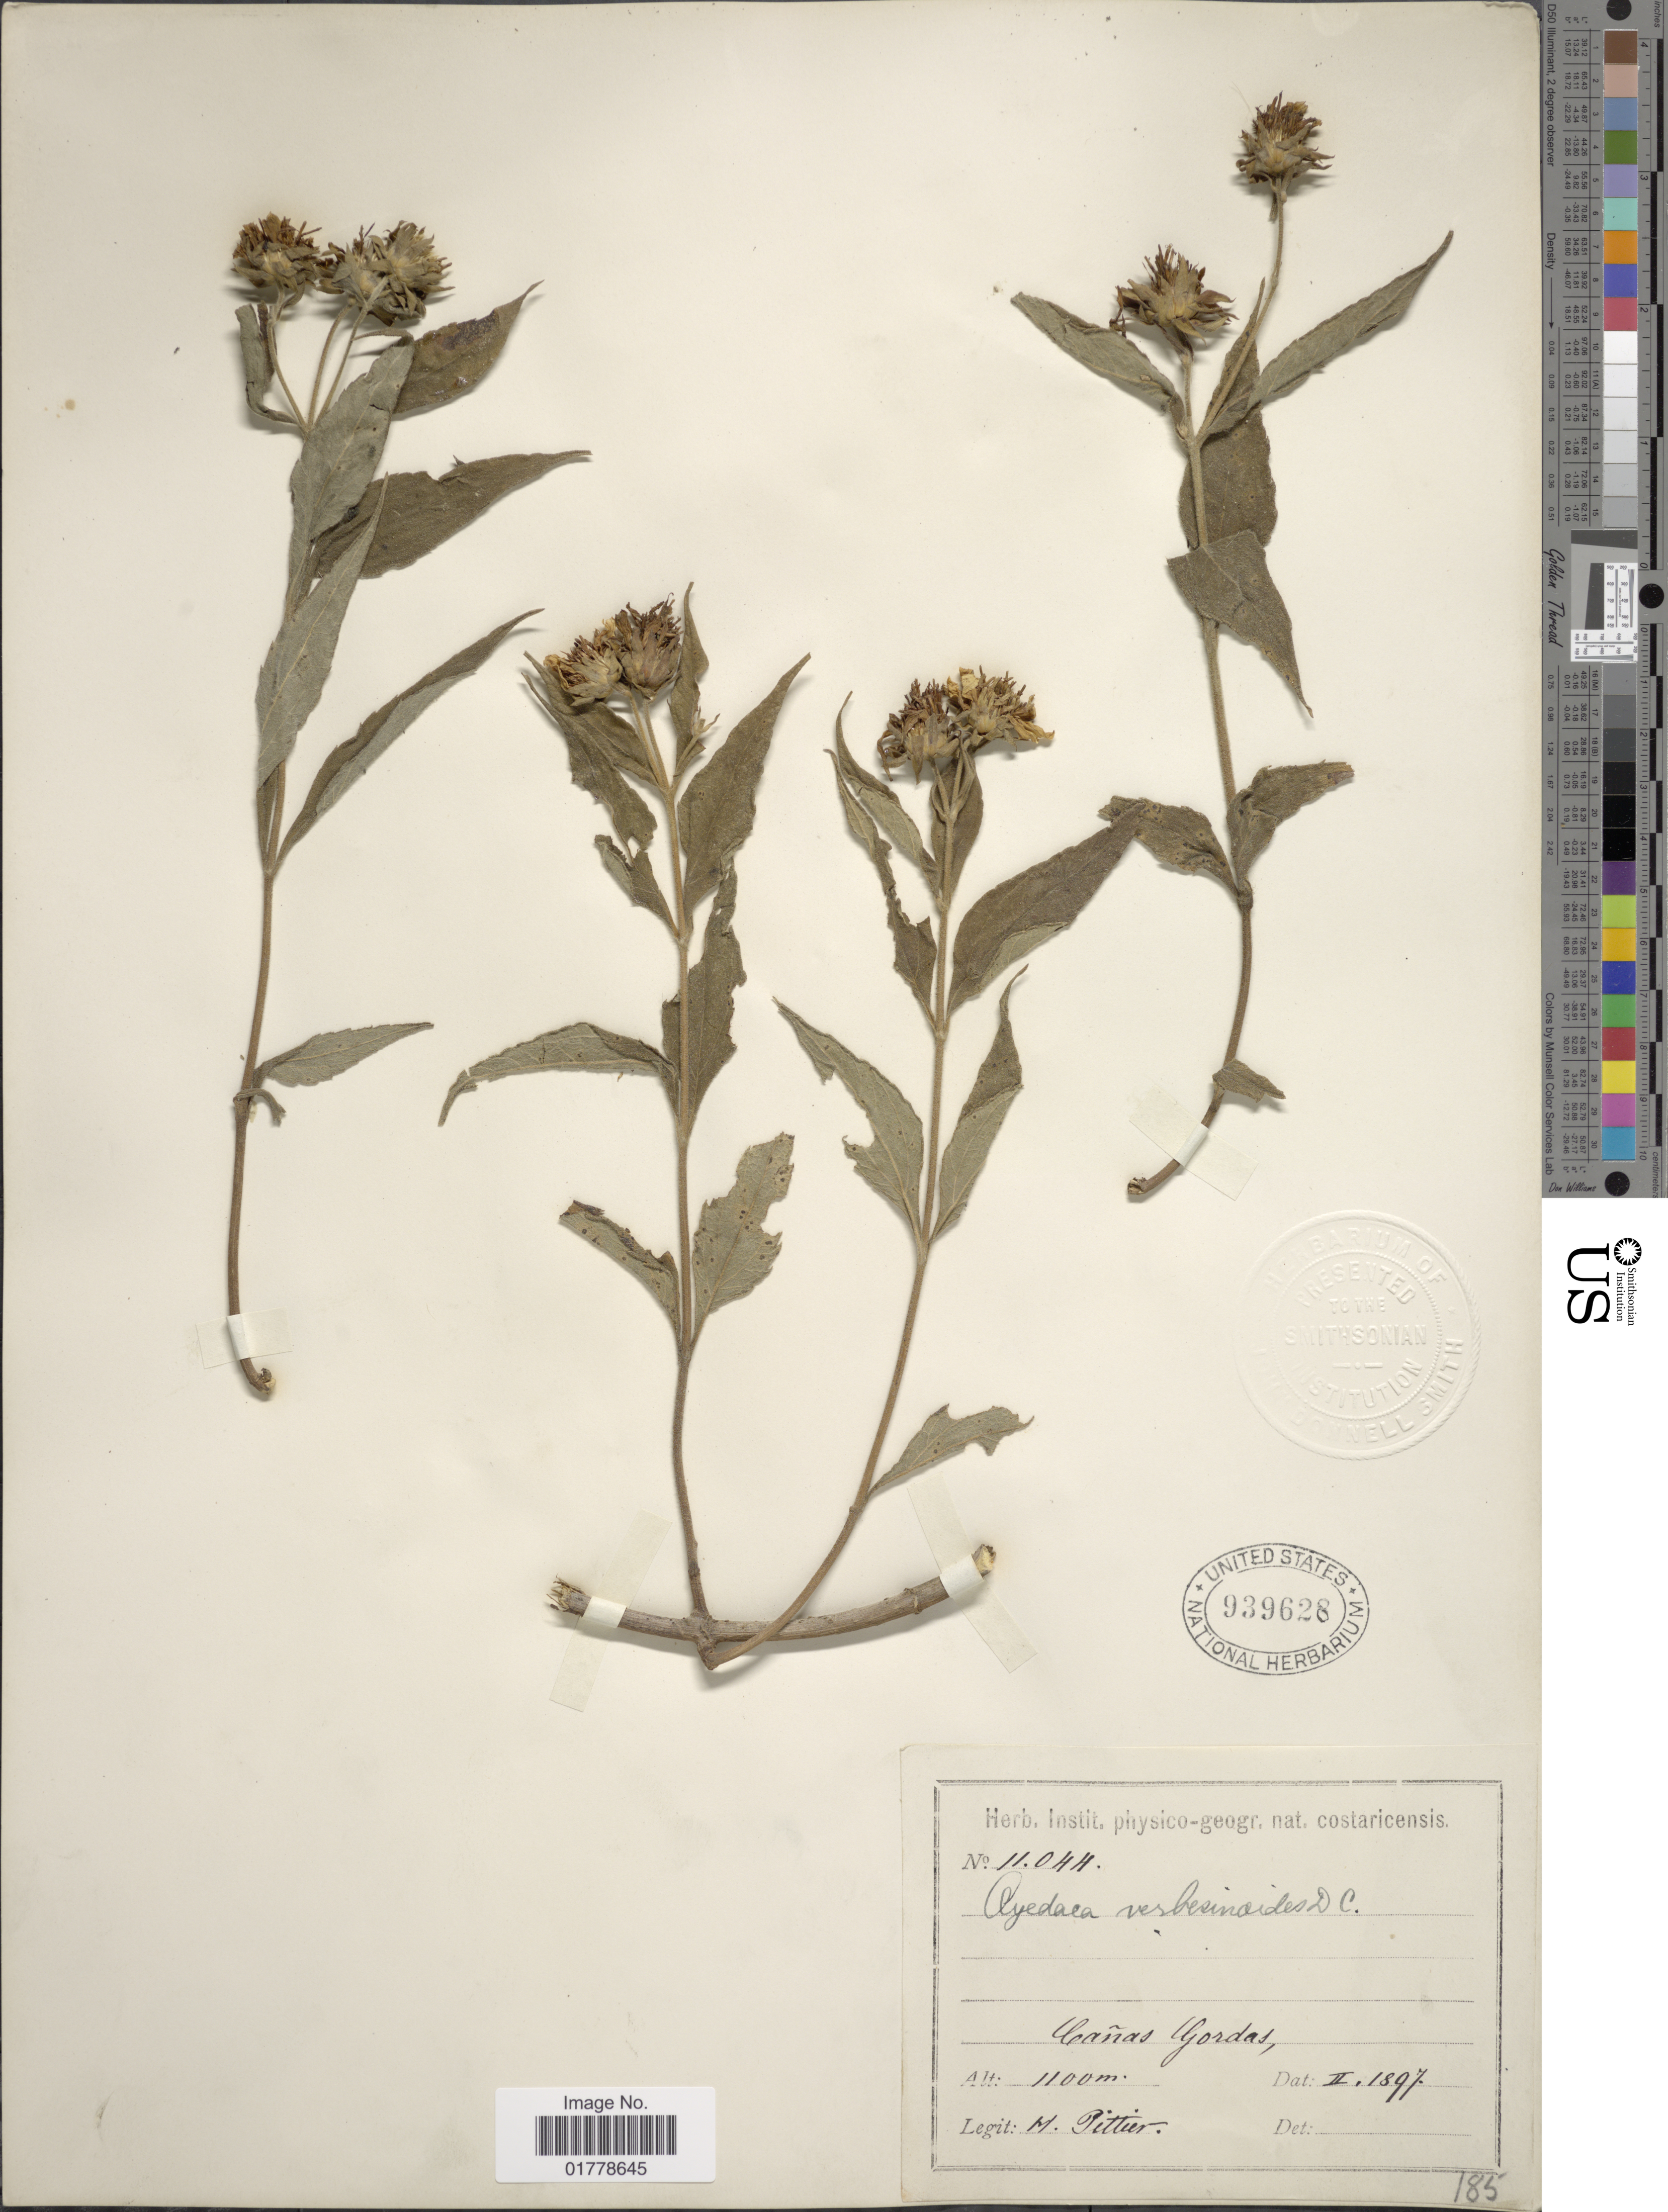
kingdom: Plantae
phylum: Tracheophyta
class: Magnoliopsida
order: Asterales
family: Asteraceae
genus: Oyedaea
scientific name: Oyedaea verbesinoides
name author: DC.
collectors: H. F. Pittier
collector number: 11044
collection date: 1897-02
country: Costa Rica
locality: Cañas Gordas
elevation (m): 1100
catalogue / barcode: US 939628